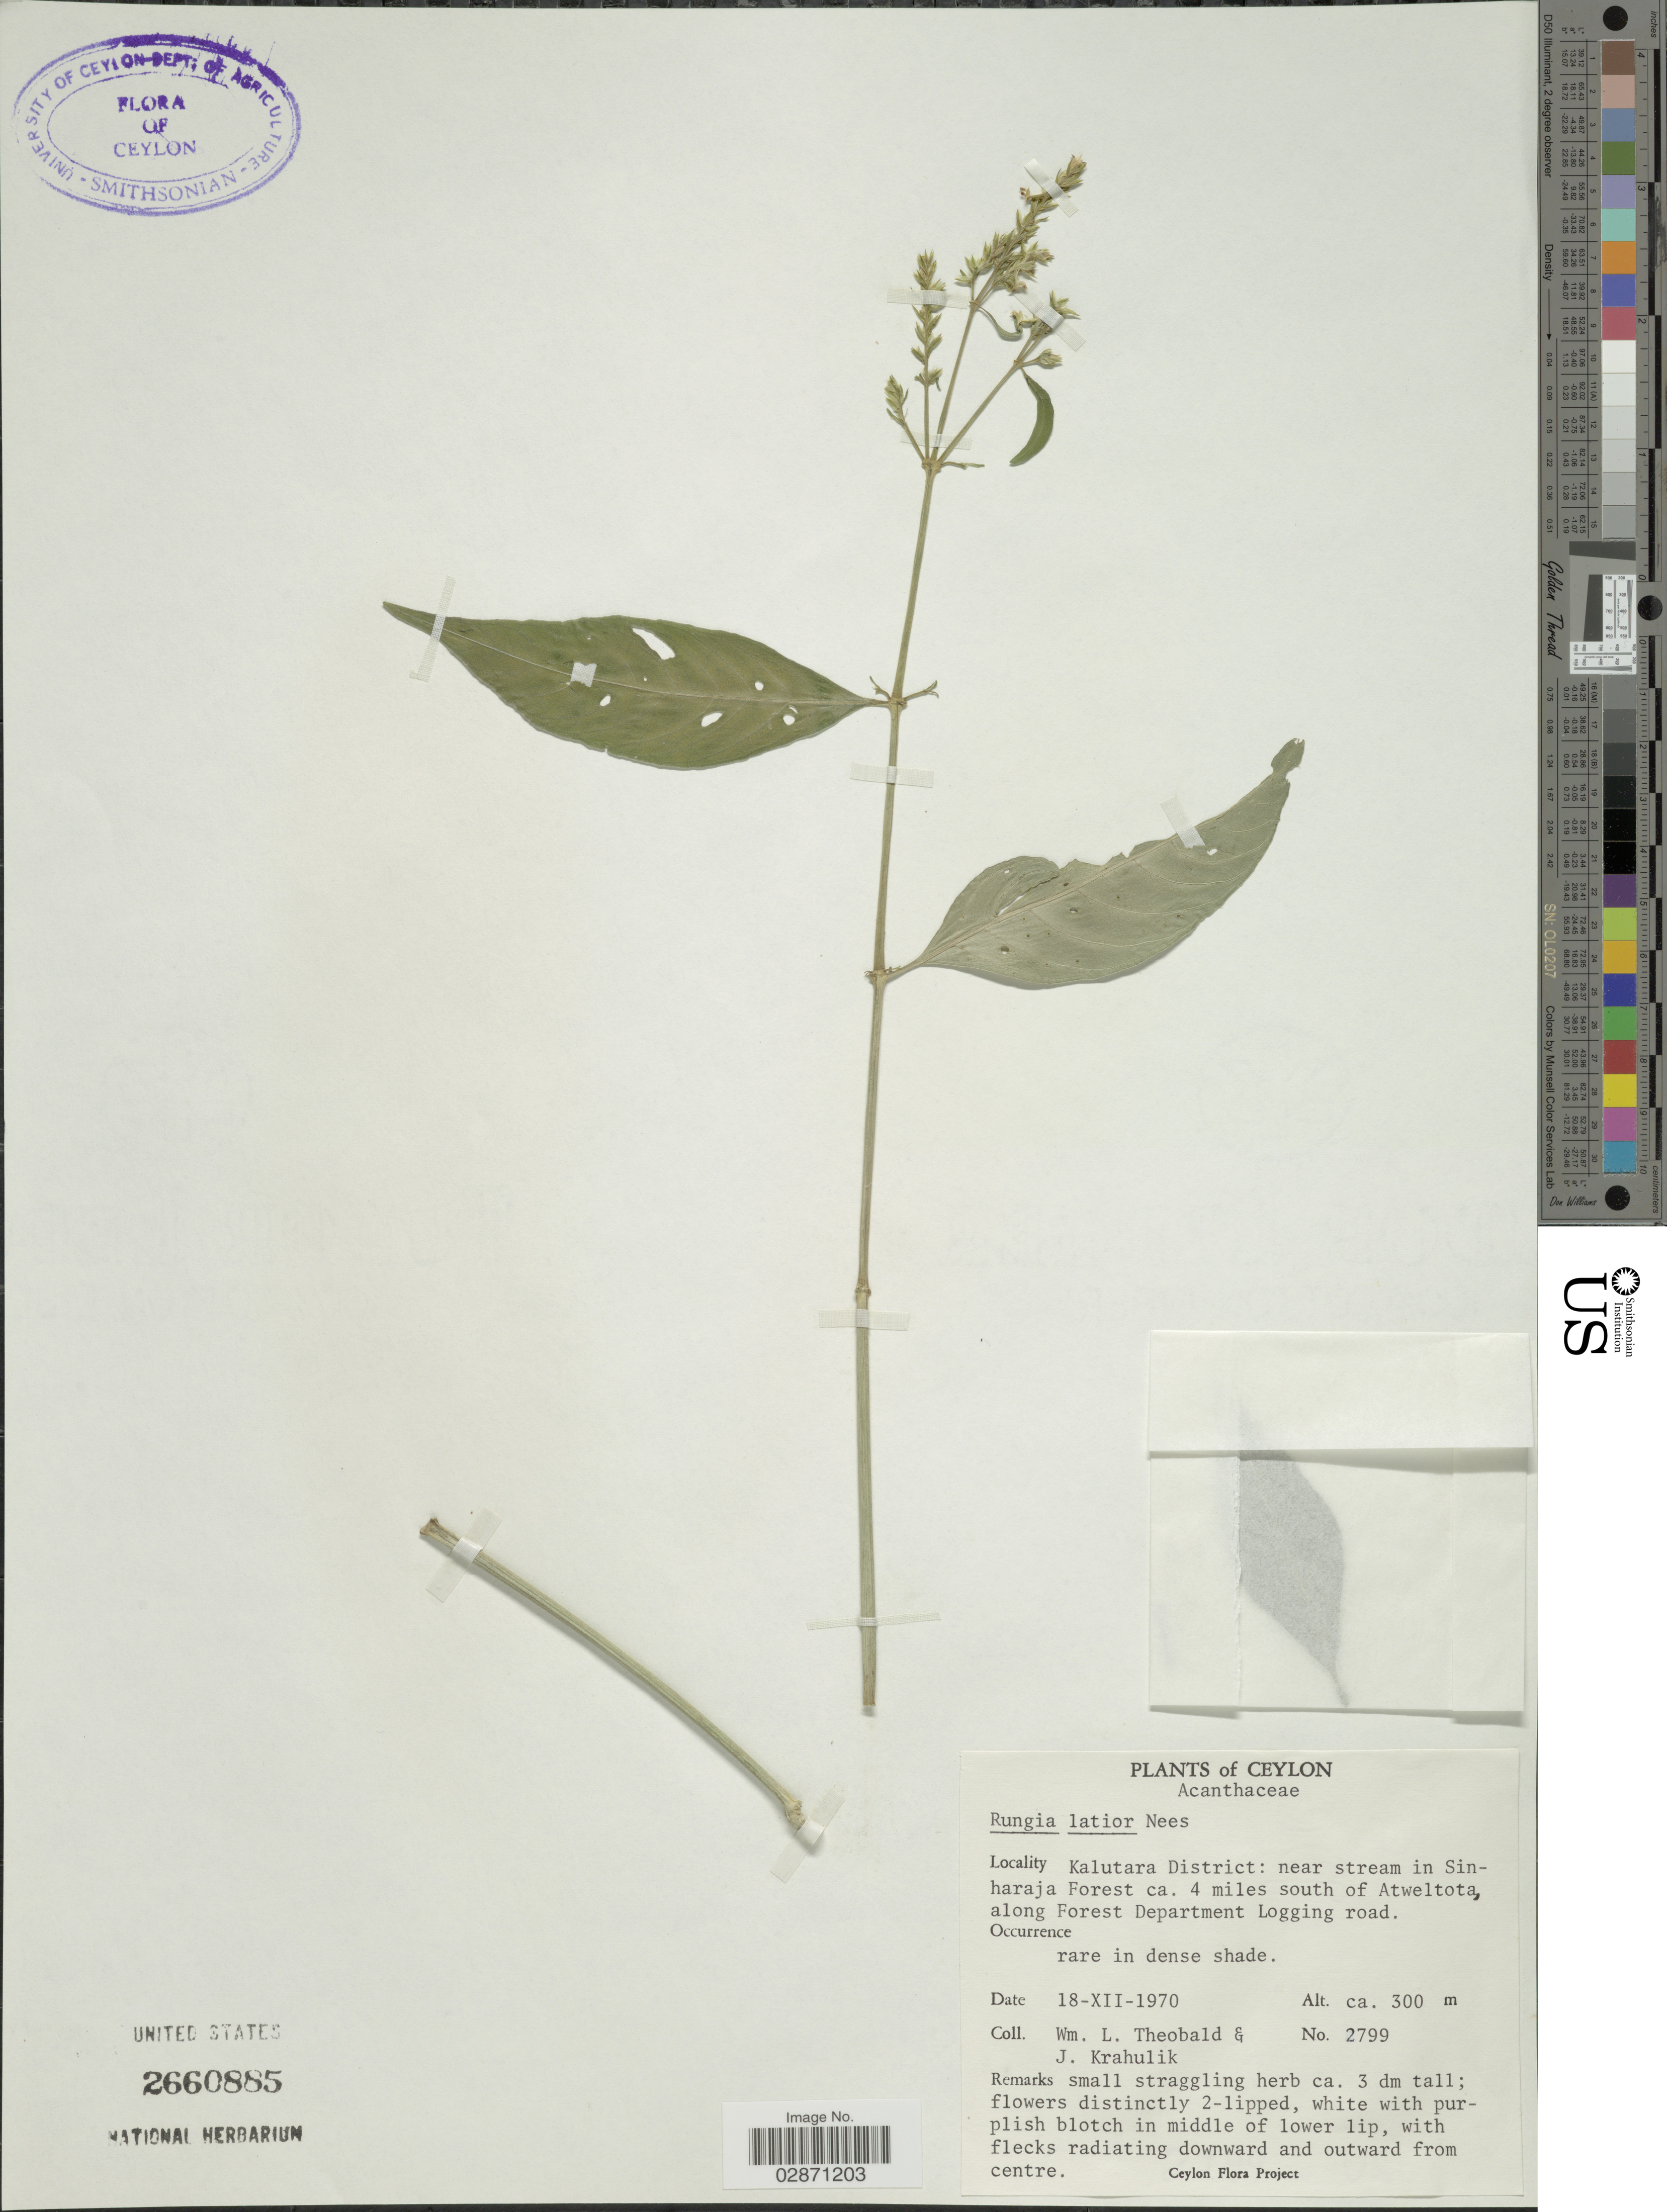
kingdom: Plantae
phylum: Tracheophyta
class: Magnoliopsida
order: Lamiales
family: Acanthaceae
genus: Rungia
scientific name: Rungia latior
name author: Nees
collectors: W. L. Theobald & J. Krahulik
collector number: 2799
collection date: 1970-12-18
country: Sri Lanka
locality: Ceylon. Kalutara District: near stream in Sinharaja Forest ca. 4 miles south of Atweltota, along Forest Department Logging road.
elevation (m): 300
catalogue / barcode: US 2660885